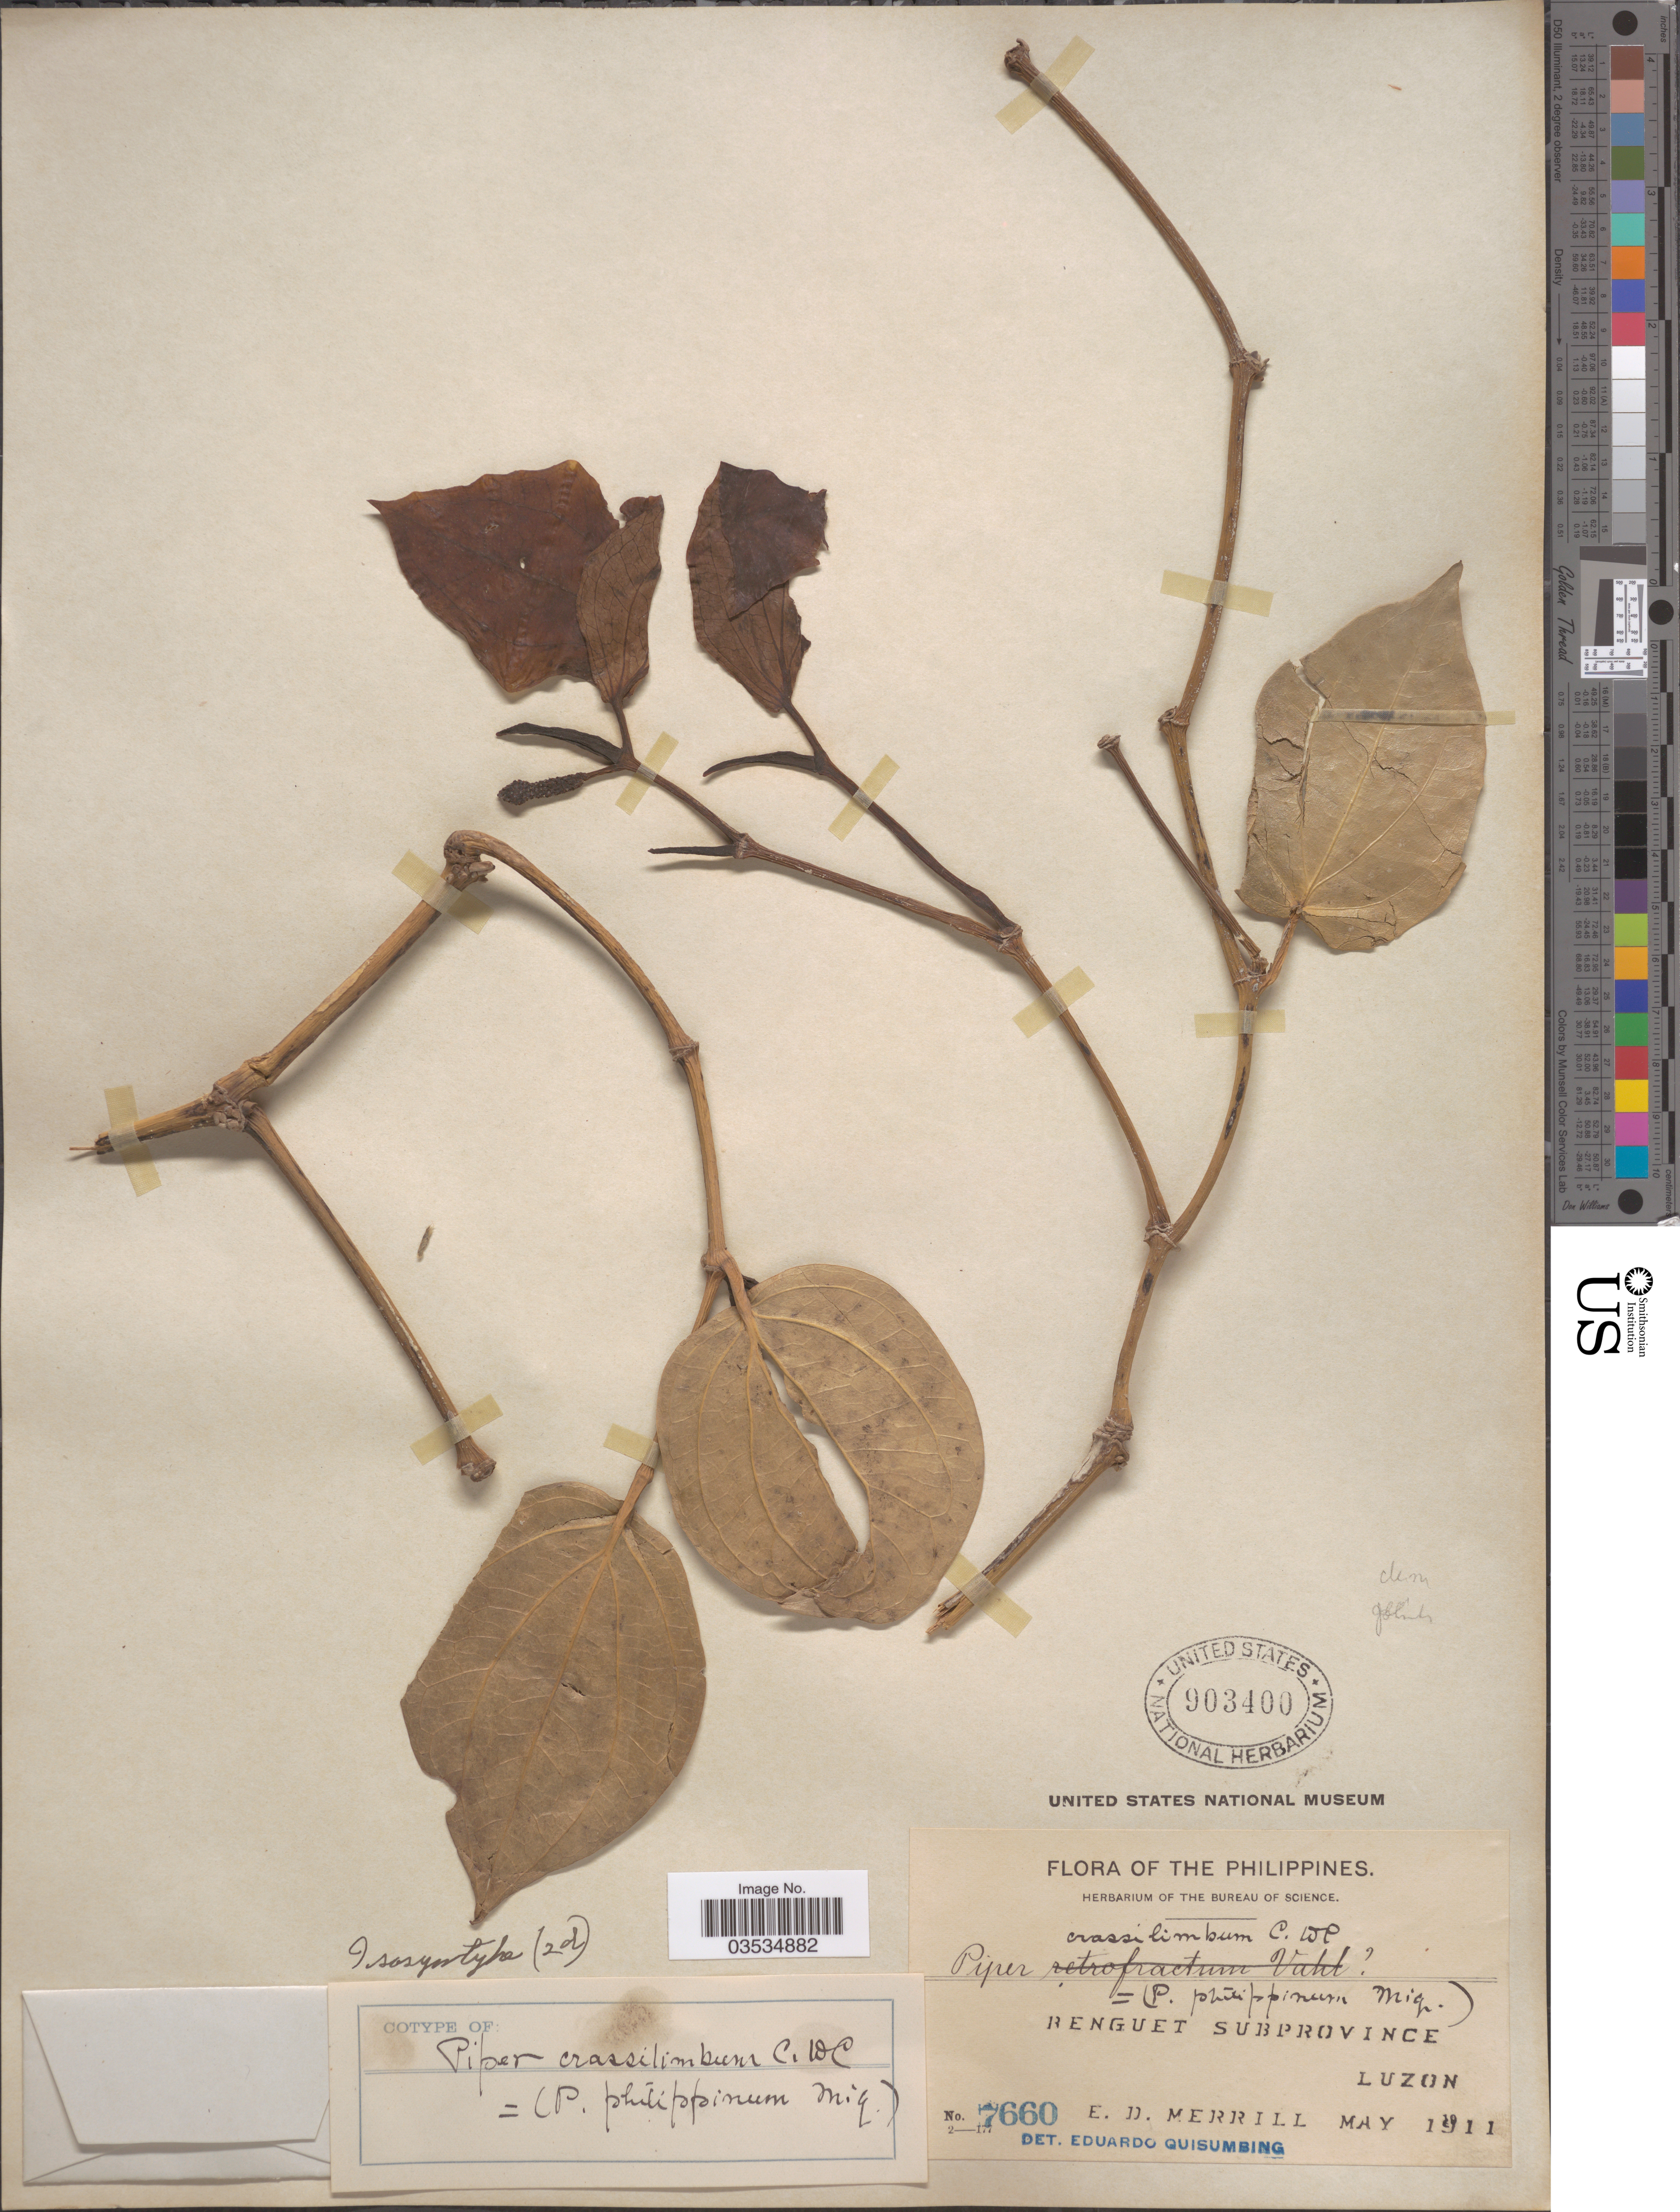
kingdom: Plantae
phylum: Tracheophyta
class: Magnoliopsida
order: Piperales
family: Piperaceae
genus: Piper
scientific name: Piper philippinum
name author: Miq.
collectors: E. D. Merrill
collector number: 7660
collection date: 1911-05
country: Philippines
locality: Benguet Subprovince. Luzon.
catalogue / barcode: US 903400